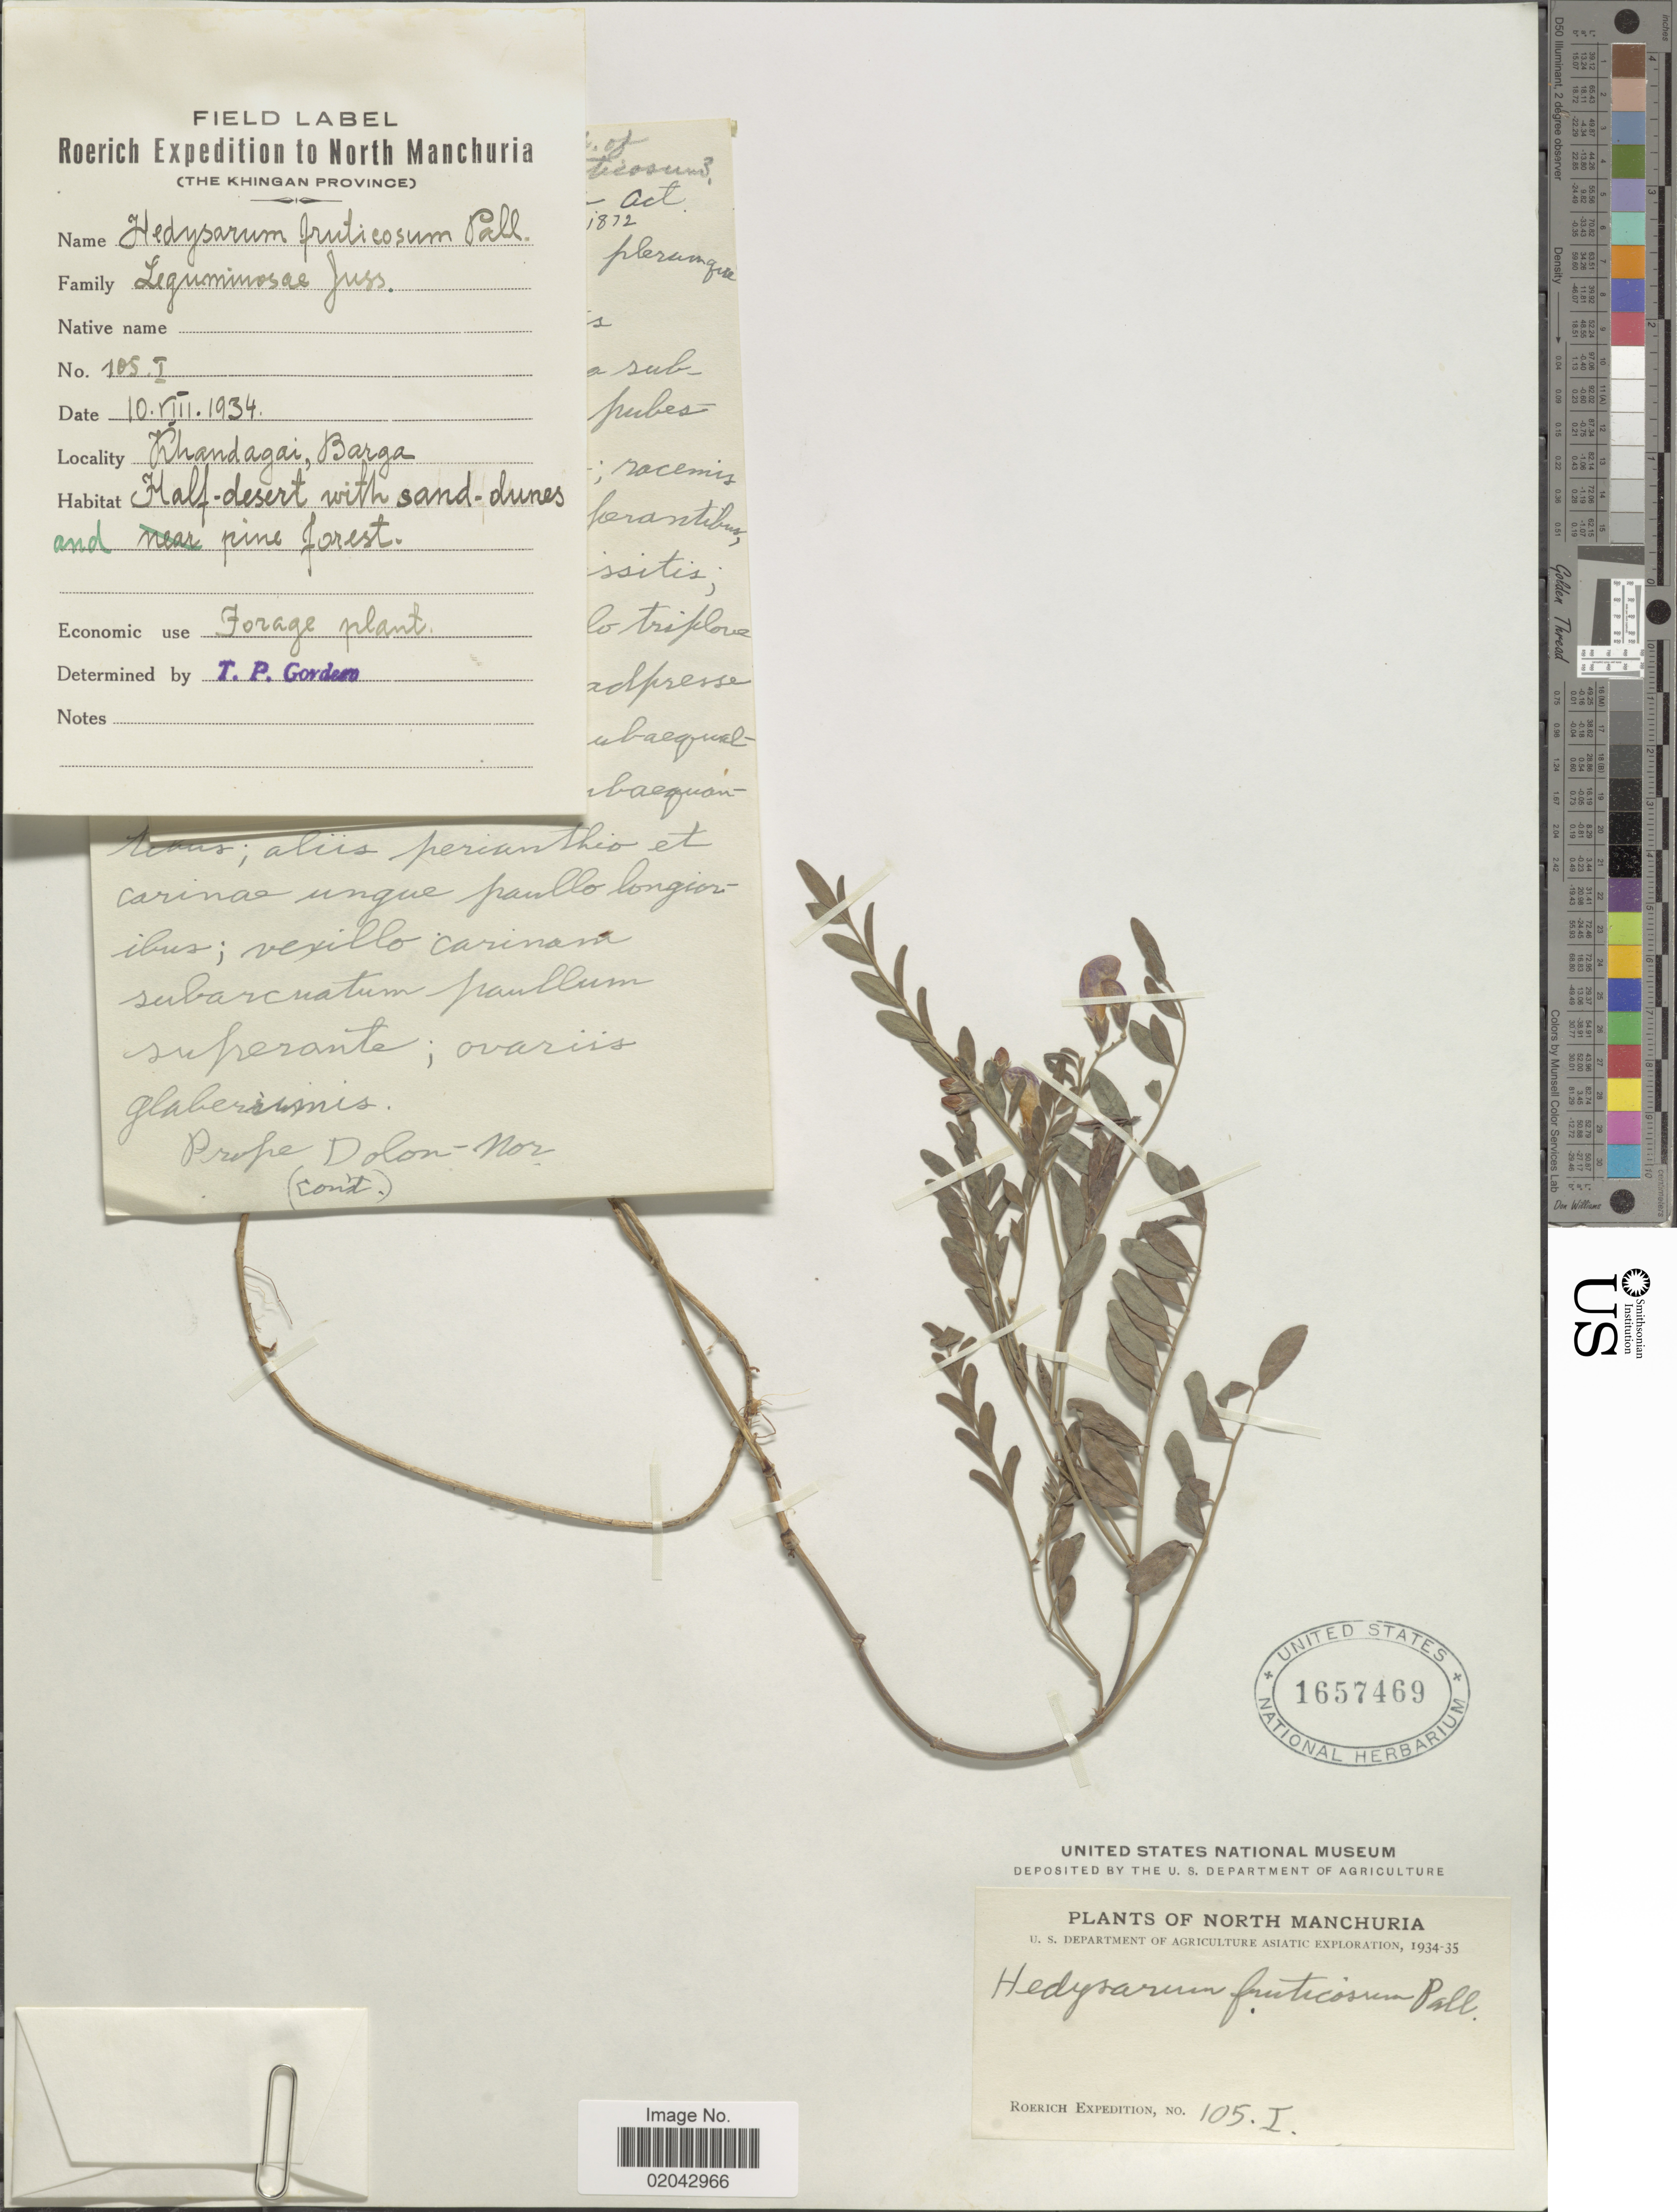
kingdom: Plantae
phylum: Tracheophyta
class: Magnoliopsida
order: Fabales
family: Fabaceae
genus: Corethrodendron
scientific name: Corethrodendron fruticosum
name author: (Pall.) B.H.Choi & H. Ohashi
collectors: Roerich Expedition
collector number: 105I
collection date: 1934-08-10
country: China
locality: North Manchuria, Kingan Province, Khandagai, Barga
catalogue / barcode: US 1657469